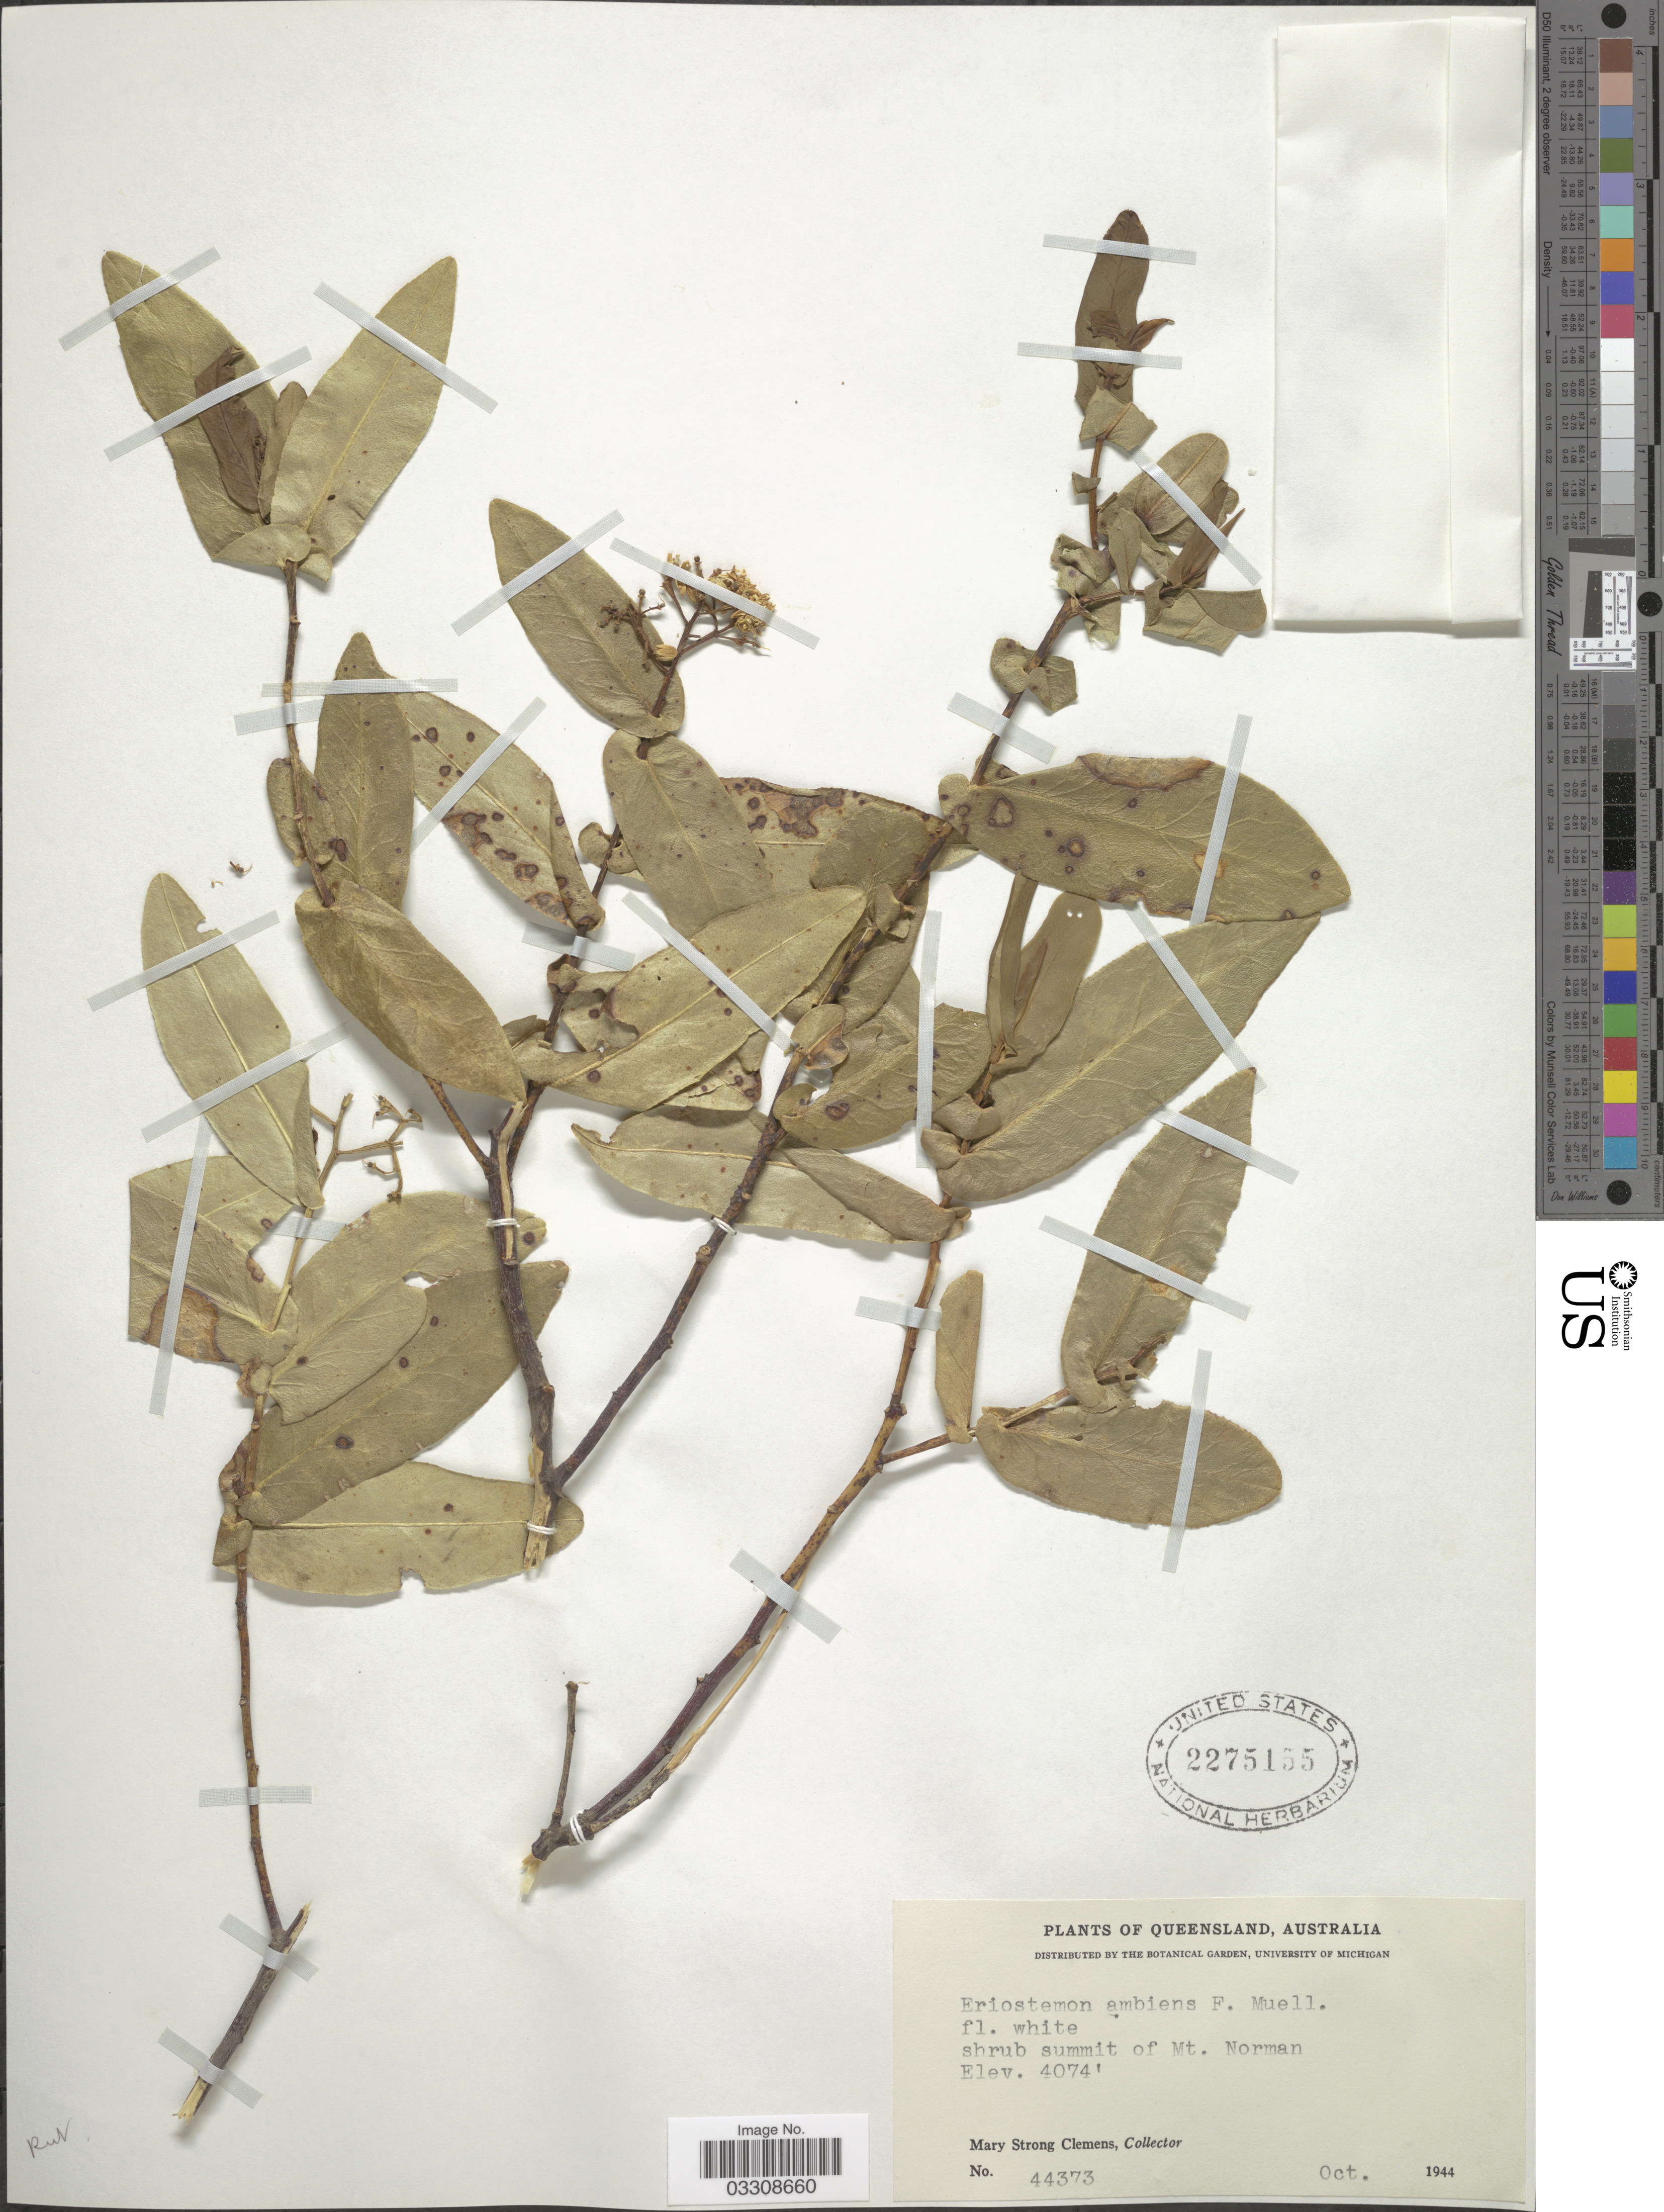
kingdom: Plantae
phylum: Tracheophyta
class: Magnoliopsida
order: Sapindales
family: Rutaceae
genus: Leionema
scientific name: Leionema ambiens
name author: (F. Muell.) Paul G. Wilson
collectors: M. S. Clemens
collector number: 44373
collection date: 1944-10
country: Australia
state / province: Queensland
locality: Shrub summit of Mt. Norman.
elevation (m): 1242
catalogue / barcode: US 2275155